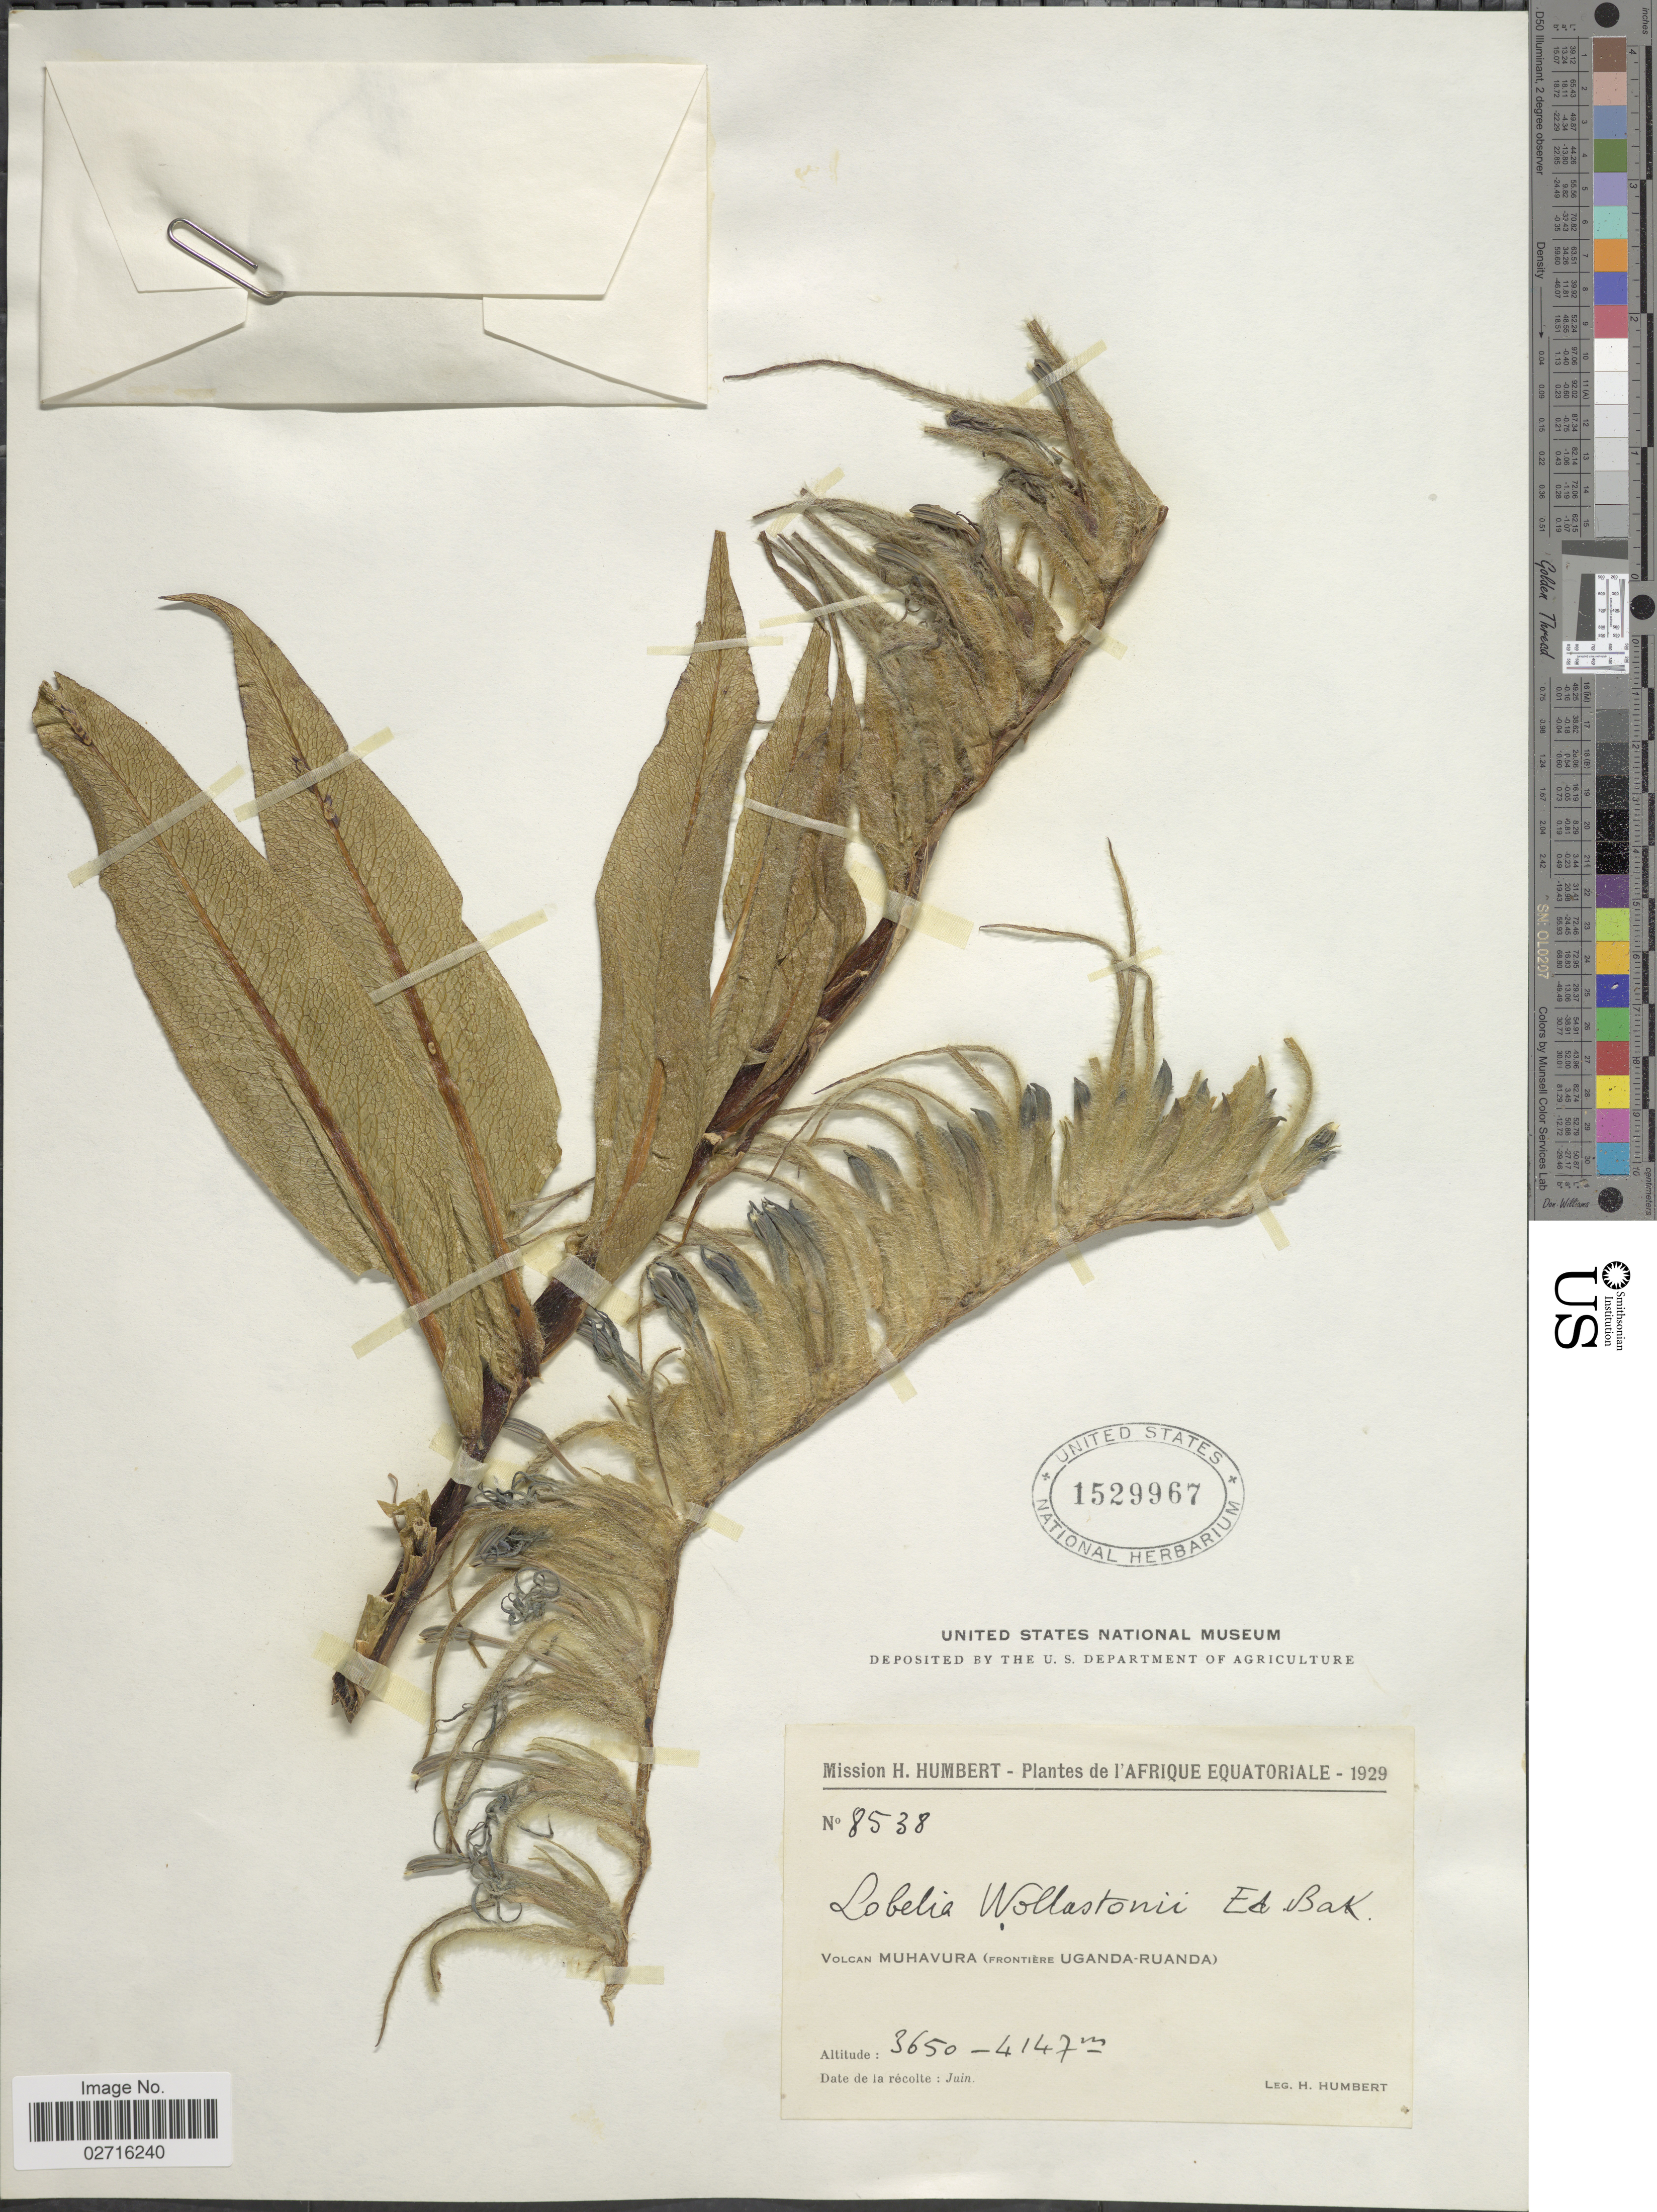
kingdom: Plantae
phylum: Tracheophyta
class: Magnoliopsida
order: Asterales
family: Campanulaceae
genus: Lobelia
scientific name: Lobelia wollastonii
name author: Baker f.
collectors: H. Humbert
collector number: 8538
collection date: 1929-06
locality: L'Afrique Equatoriale, Volcan Muhavura (frontière Uganda-Ruanda)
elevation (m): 3650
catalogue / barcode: US 1529967